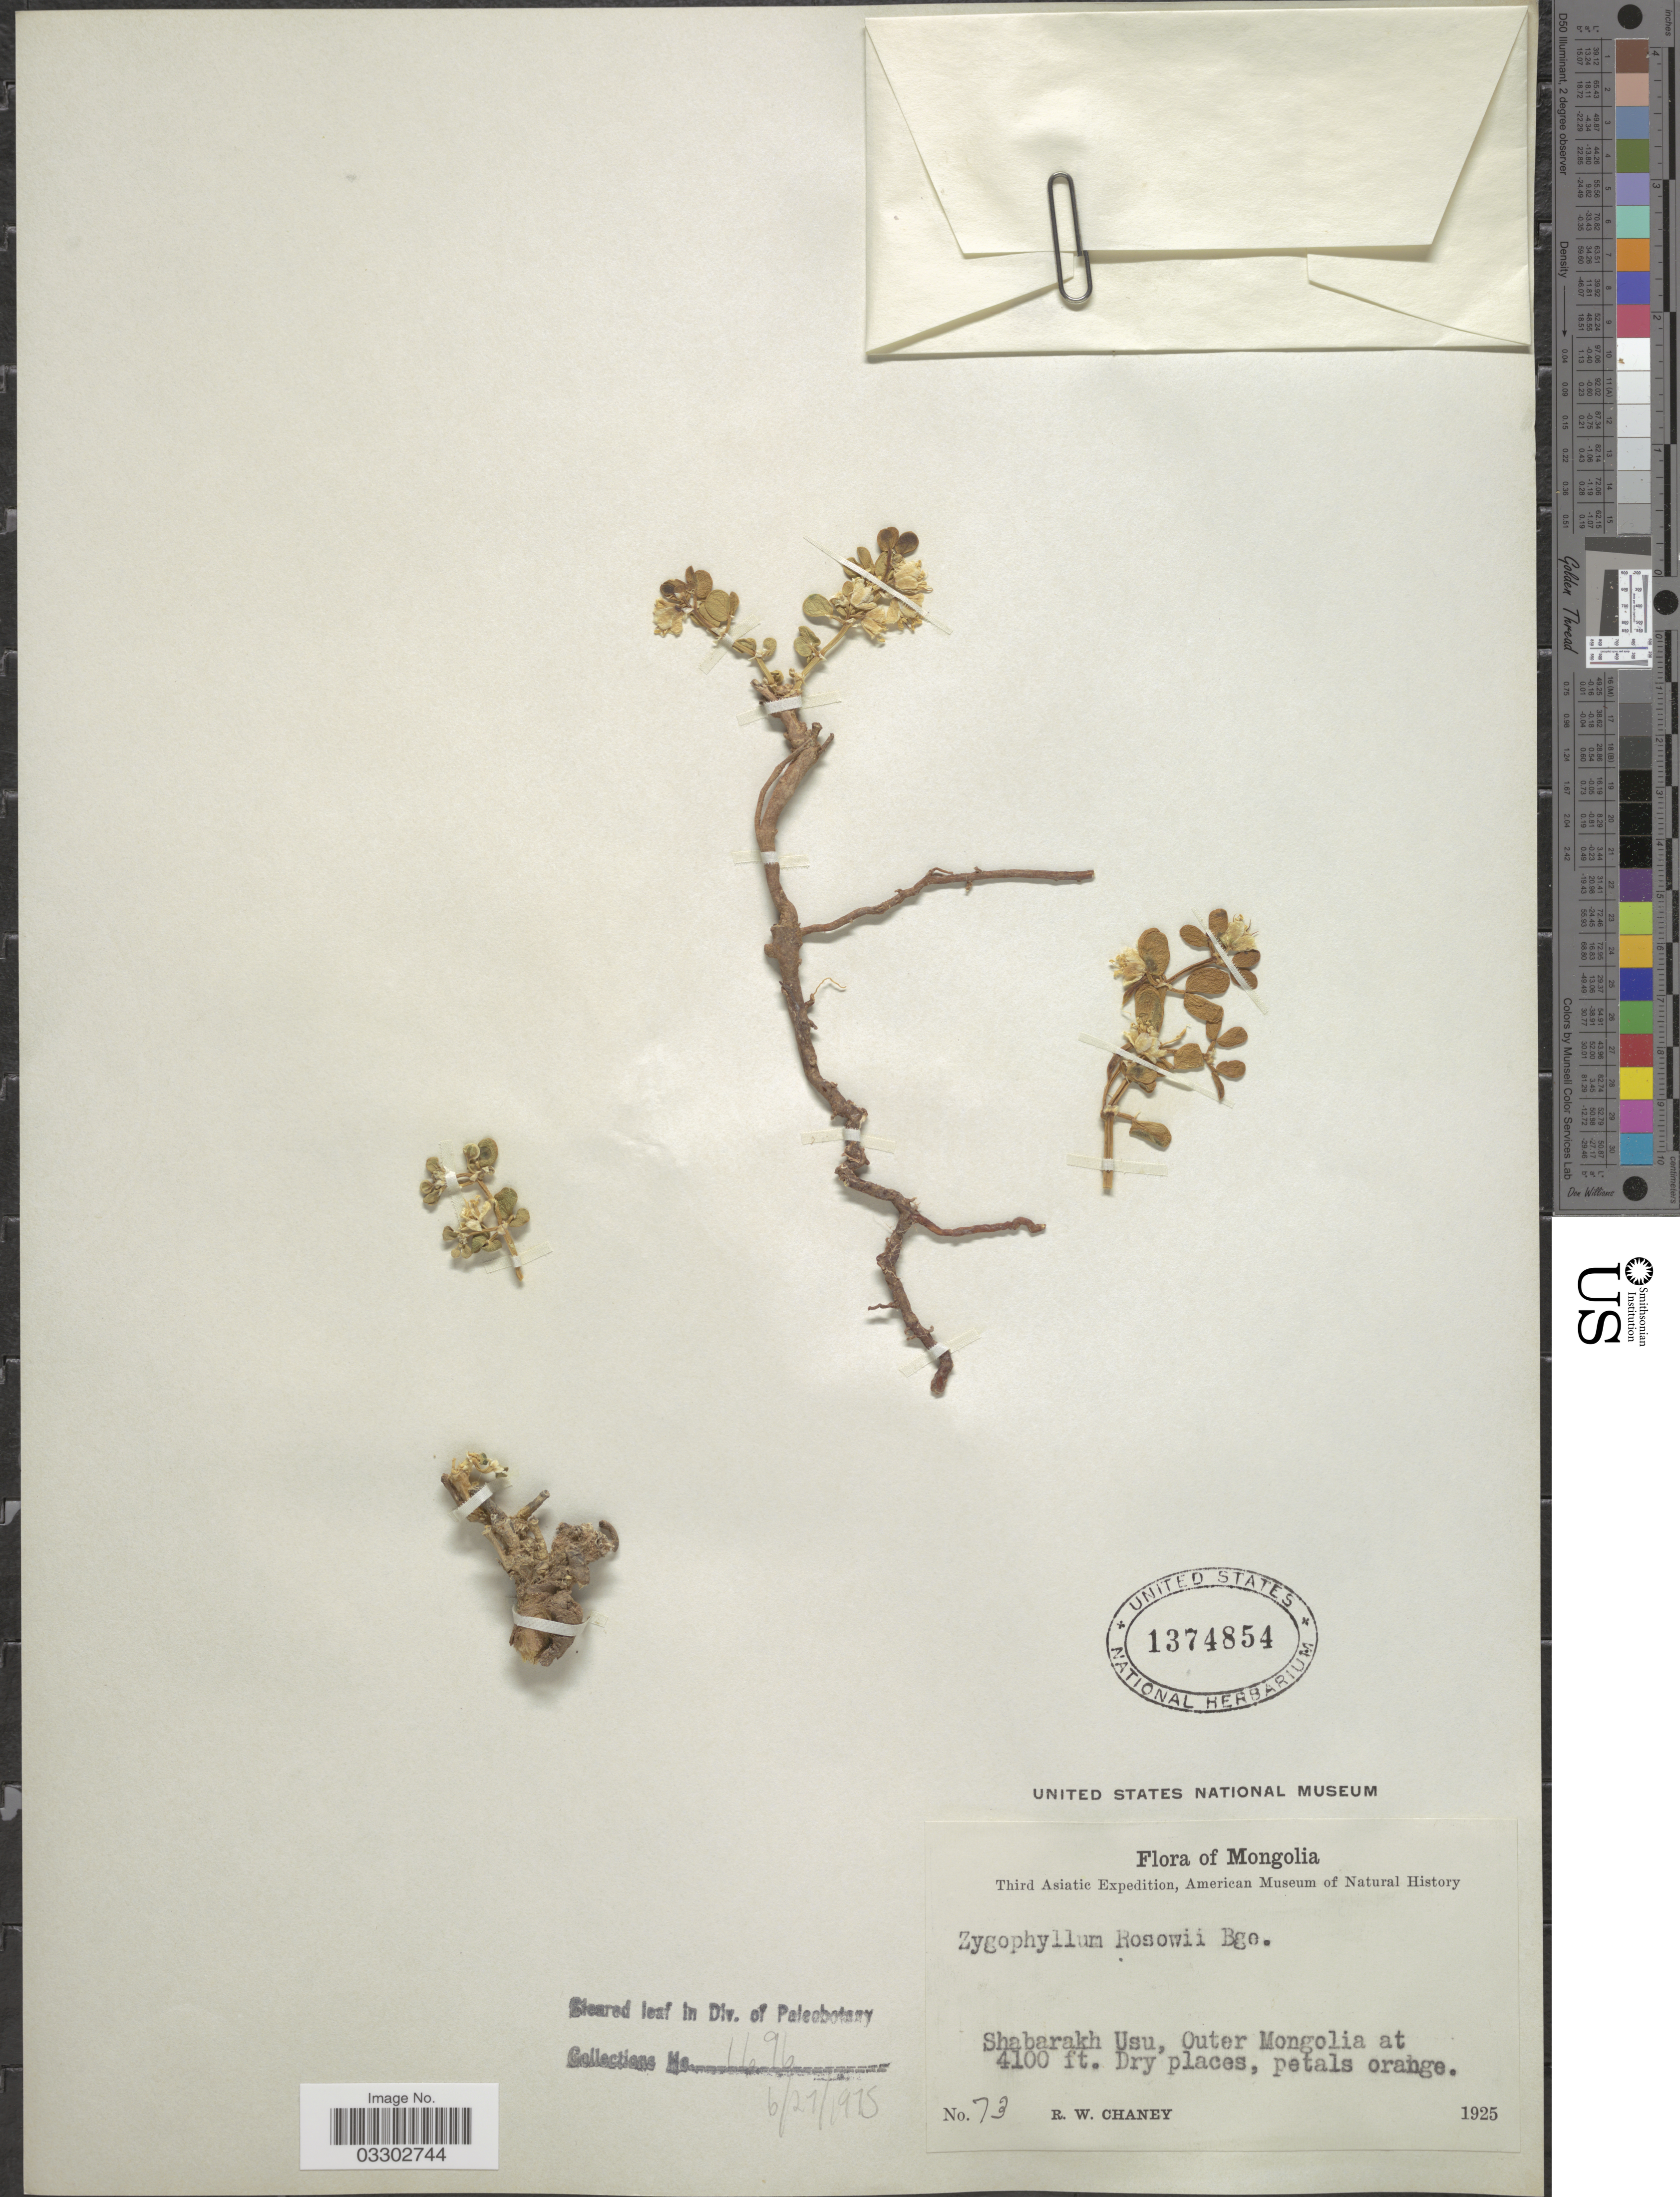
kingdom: Plantae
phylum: Tracheophyta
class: Magnoliopsida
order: Zygophyllales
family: Zygophyllaceae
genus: Zygophyllum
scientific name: Zygophyllum rosowii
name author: Bunge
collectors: R. Chaney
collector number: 73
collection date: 1925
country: Mongolia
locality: Shabarakh Usu, Outer Mongolia.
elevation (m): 1250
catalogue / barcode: US 1374854